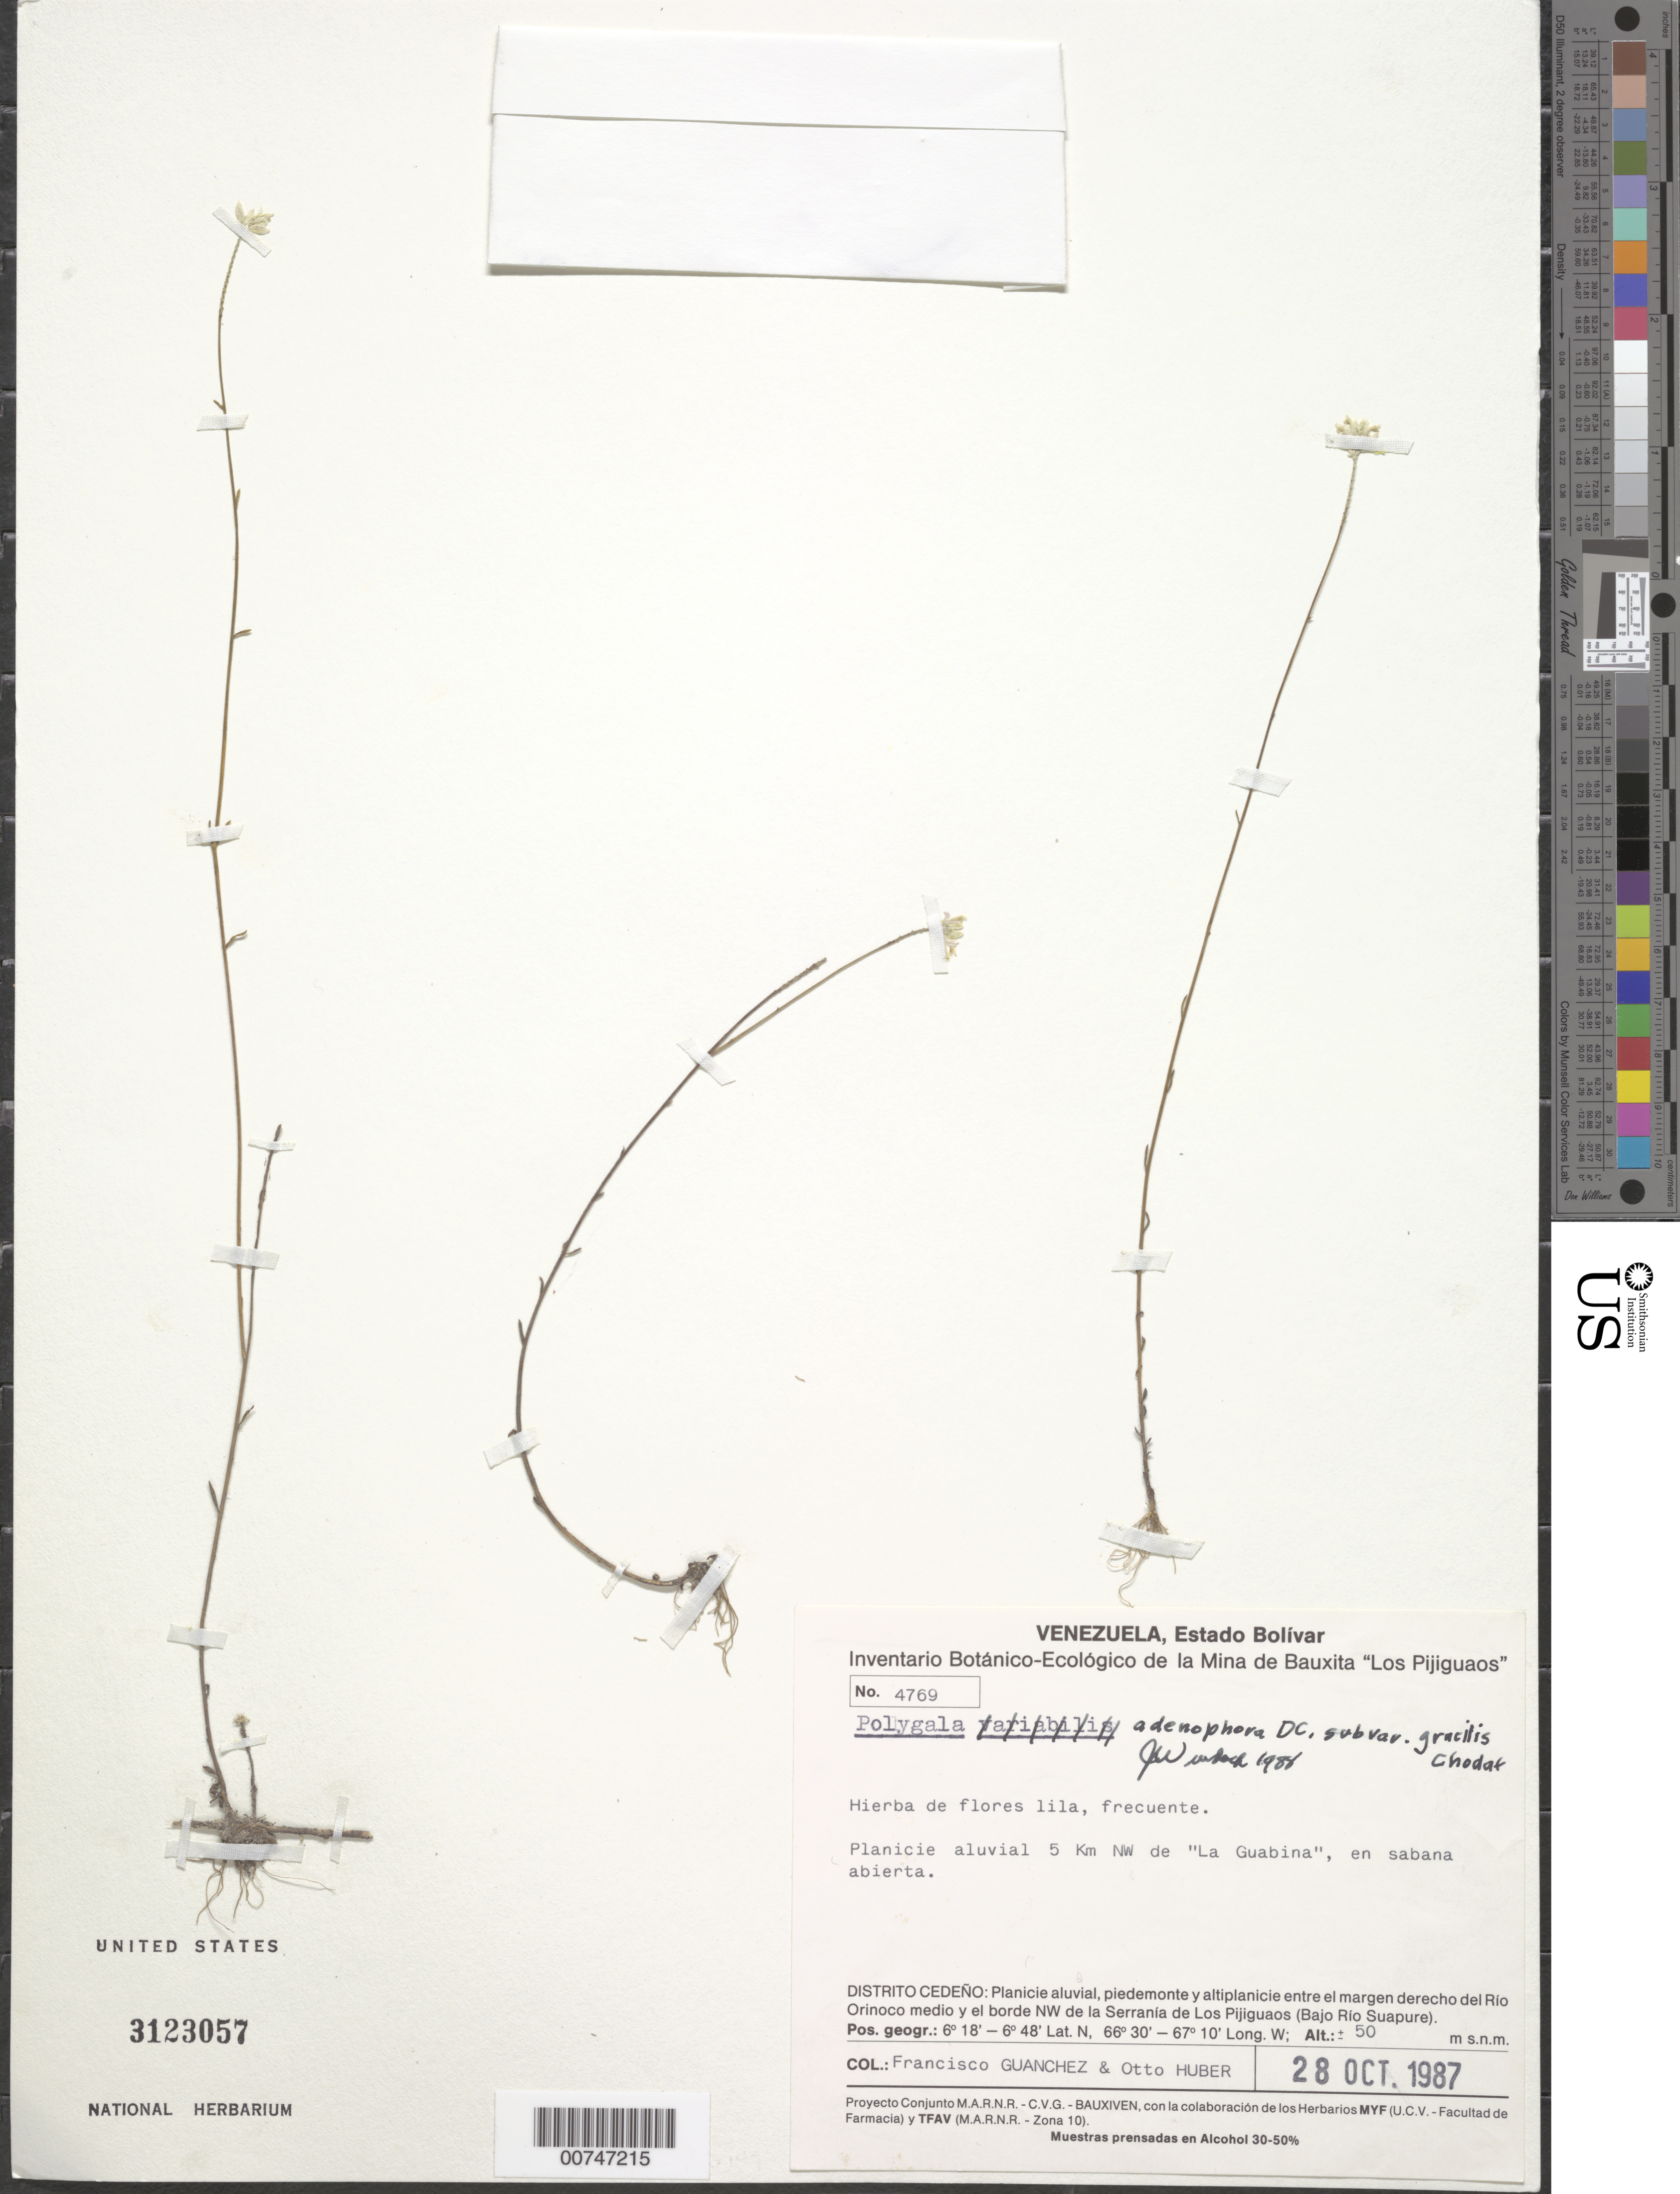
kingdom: Plantae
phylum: Tracheophyta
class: Magnoliopsida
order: Fabales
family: Polygalaceae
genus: Polygala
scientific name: Polygala adenophora subvar. gracilis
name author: Chodat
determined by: Wurdack, John J., (US), US (UNITED STATES)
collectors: F. Guánchez M. & O. Huber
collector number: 4769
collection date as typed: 28-Oct-87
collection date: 1987-10-28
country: Venezuela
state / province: Bolívar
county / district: Cedeño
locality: Río Orinoco to NW border Serrania de Los Pijiguaso, 5 km SW de "La Guabina"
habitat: Planicie aluvial, sabana abierta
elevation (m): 50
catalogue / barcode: US 3123057